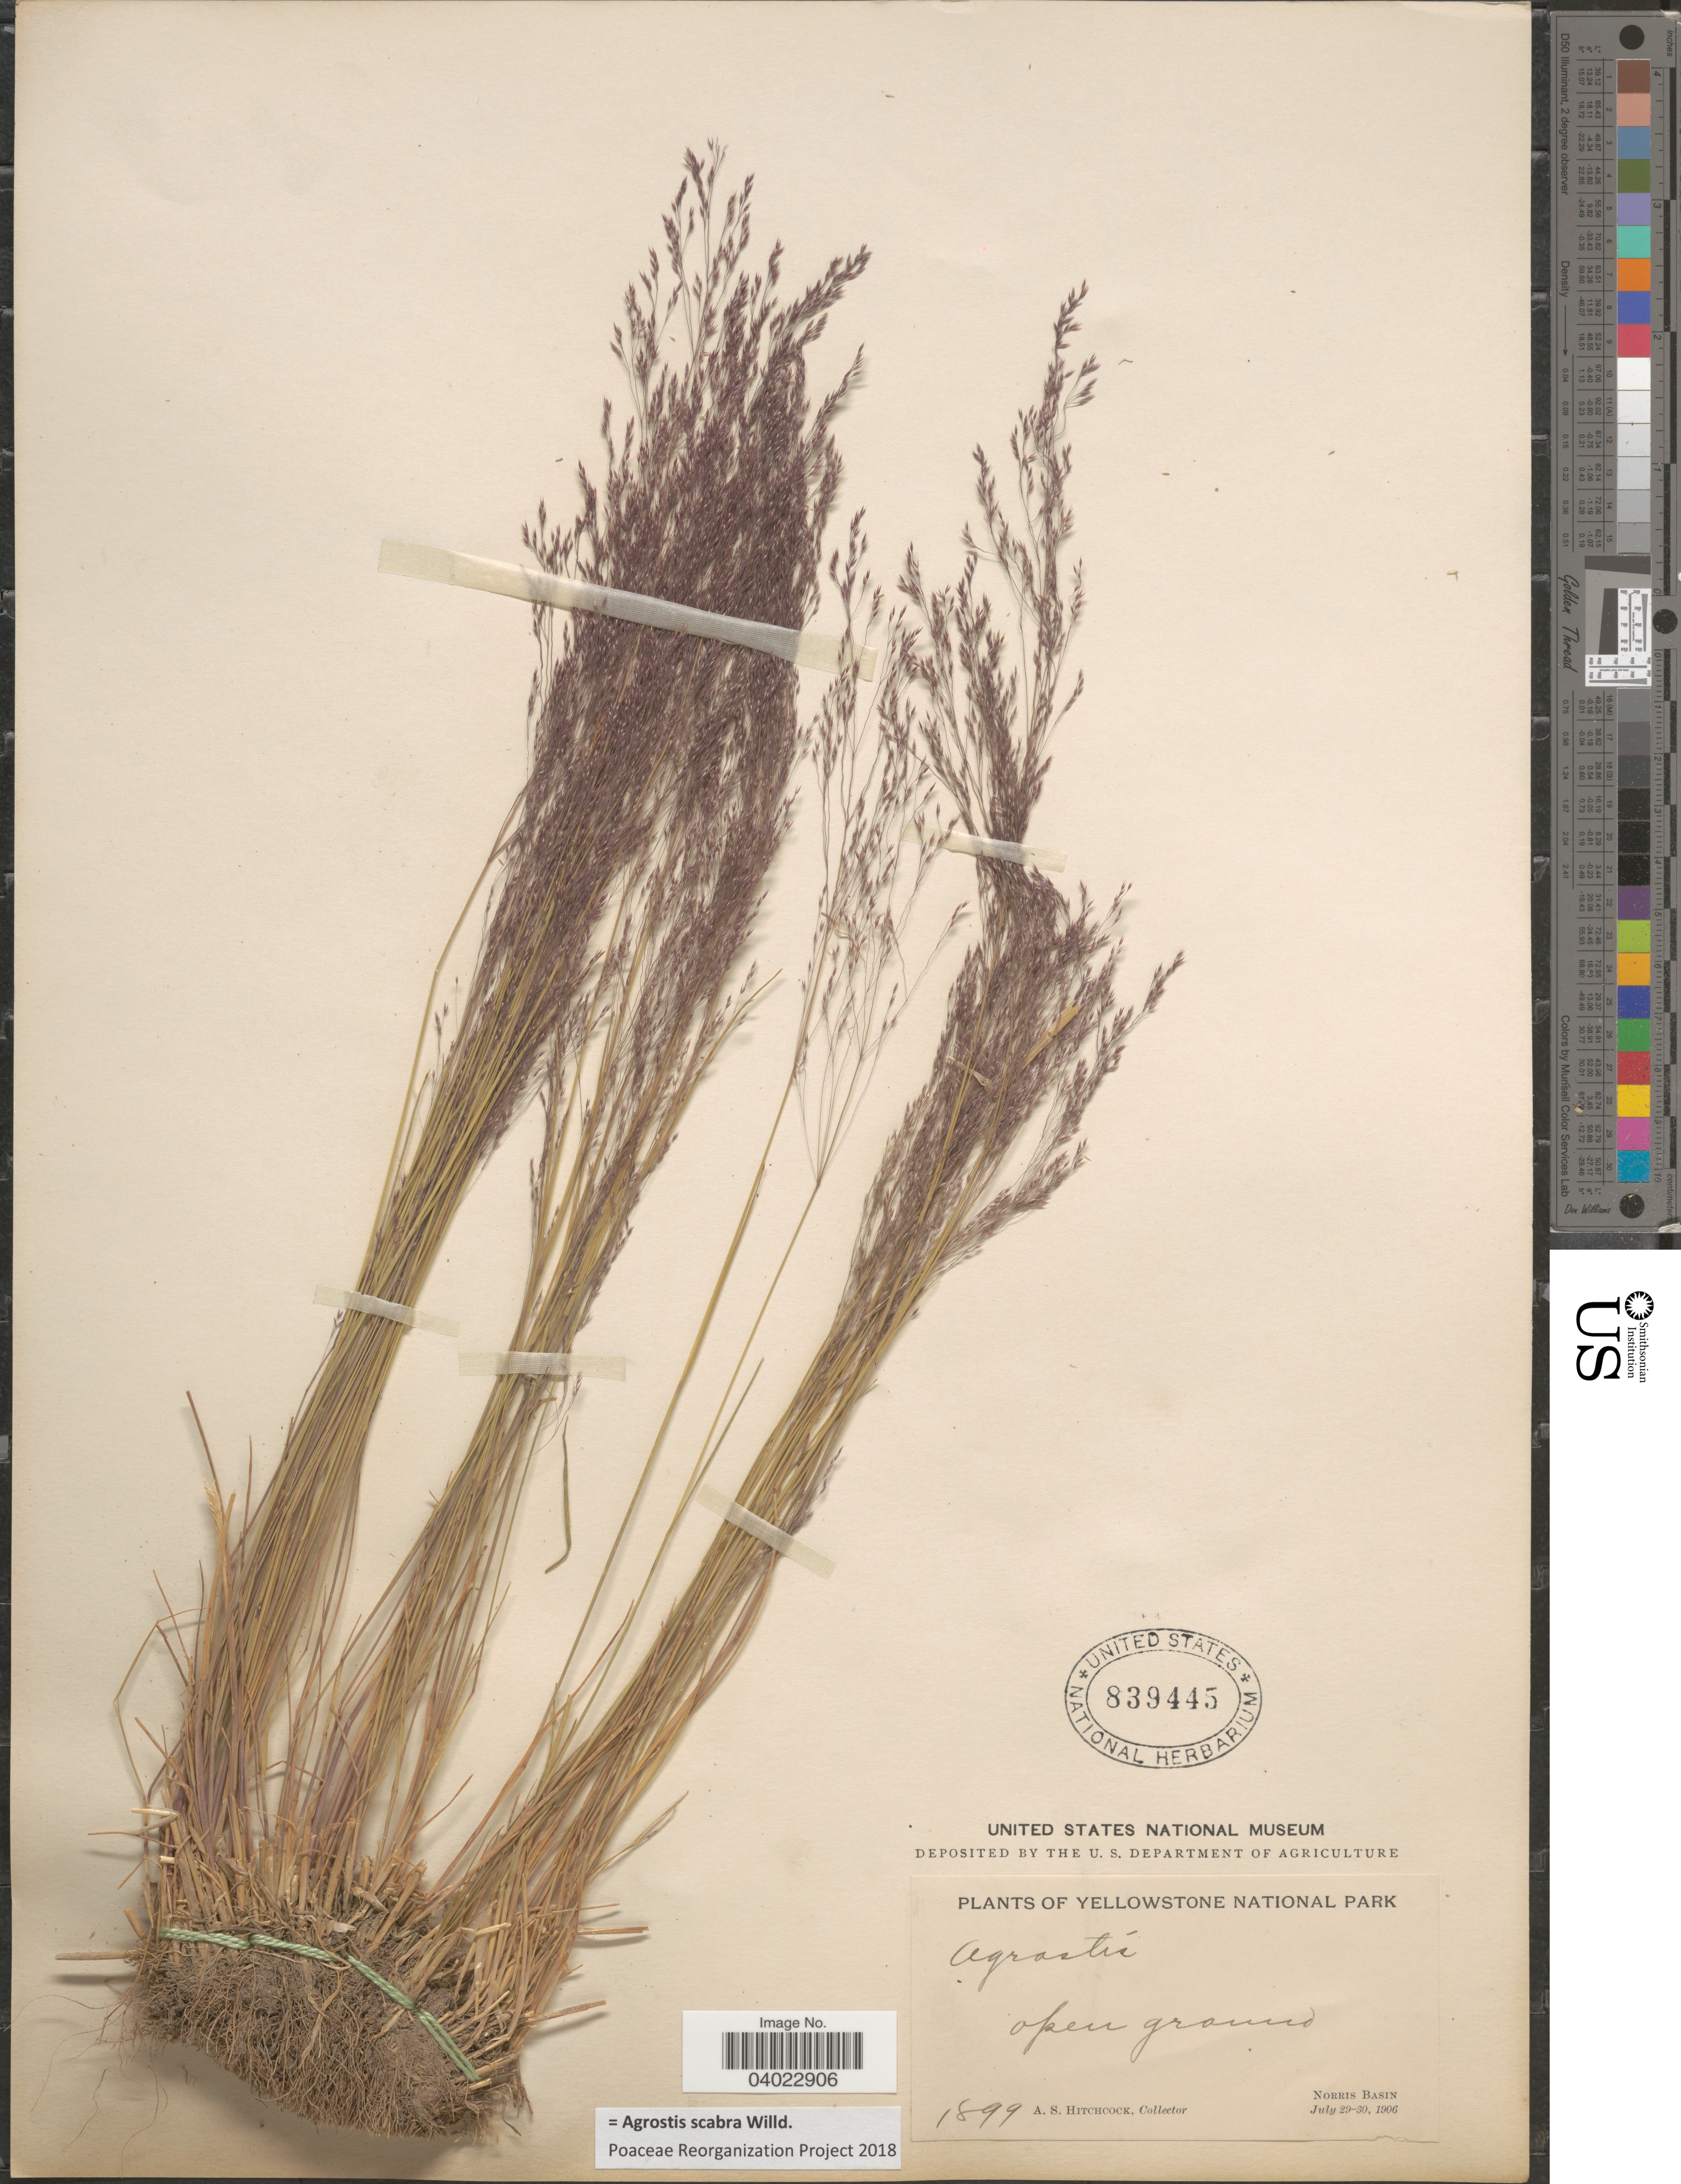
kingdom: Plantae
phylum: Tracheophyta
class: Liliopsida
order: Poales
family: Poaceae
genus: Agrostis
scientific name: Agrostis scabra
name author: Willd.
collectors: A. S. Hitchcock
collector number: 1899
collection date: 1906-07-29/1906-07-30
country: United States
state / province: Wyoming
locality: Yellowstone National Park. Norris Basin.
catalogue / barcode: US 839445